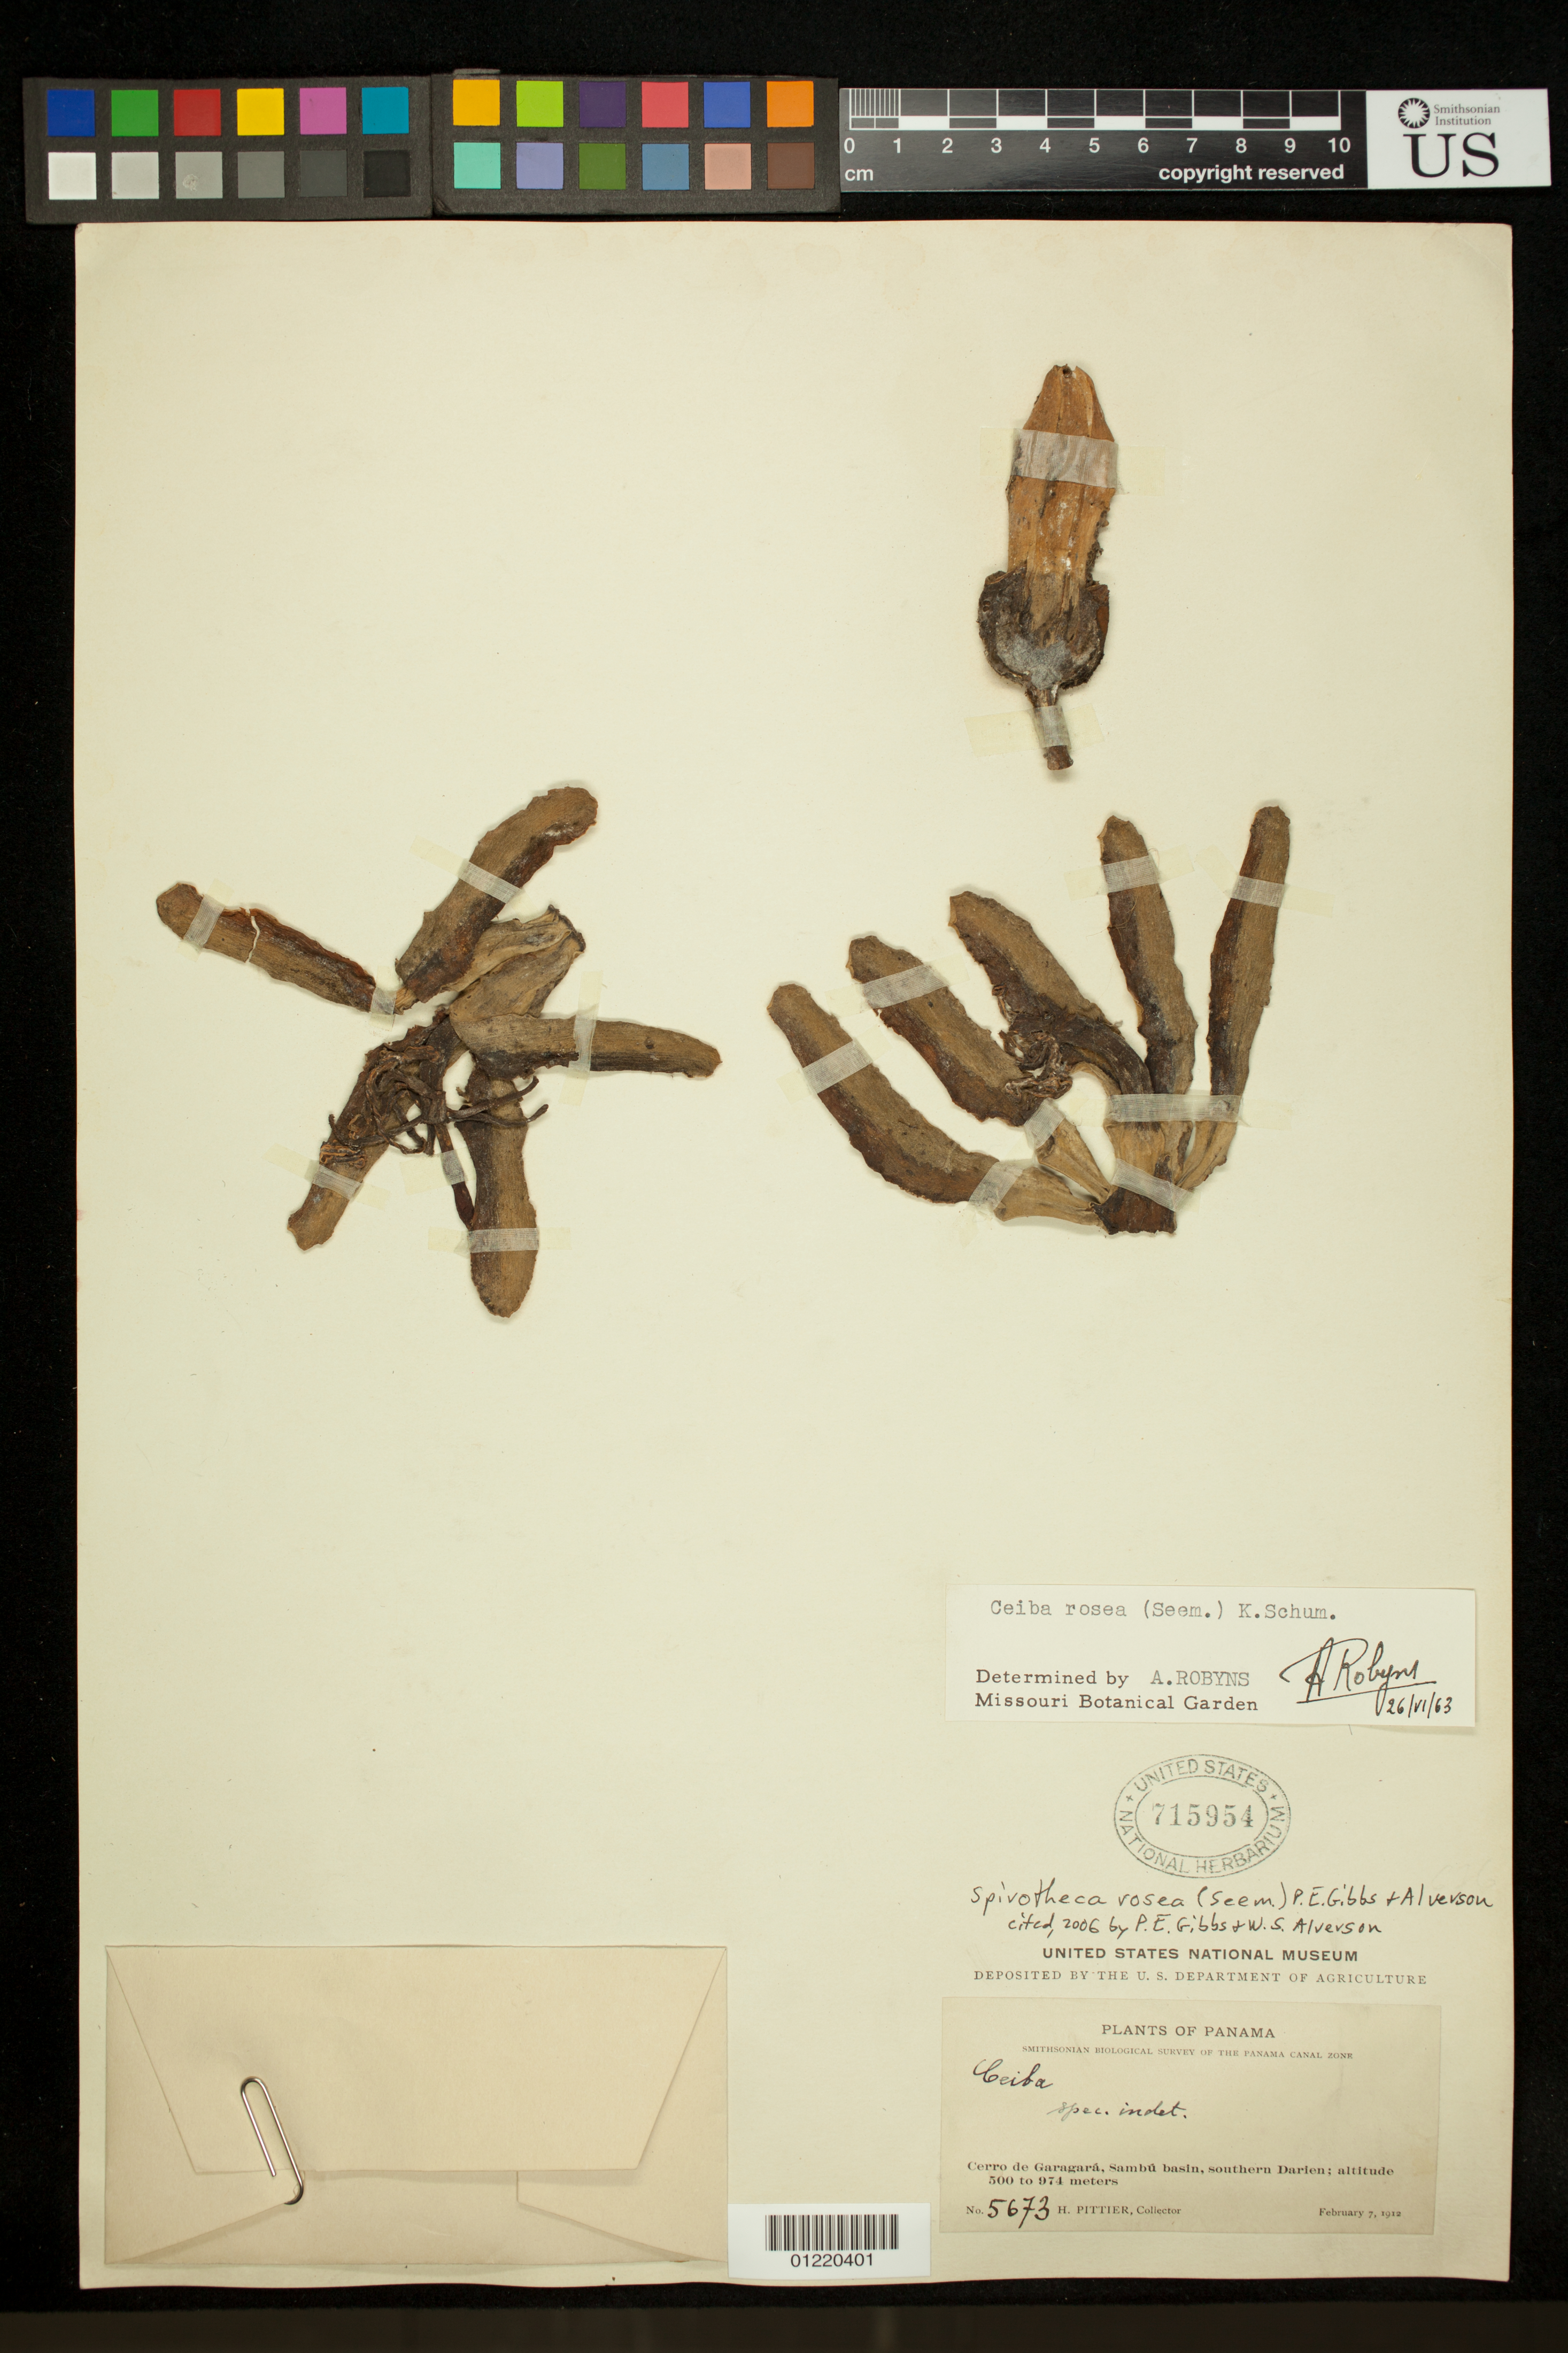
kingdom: Plantae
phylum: Tracheophyta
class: Magnoliopsida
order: Malvales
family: Malvaceae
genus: Spirotheca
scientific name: Spirotheca rosea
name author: (Cuatrec.) Gibbs & W.S. Alverson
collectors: H. F. Pittier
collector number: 5673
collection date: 1912-07-02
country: Panama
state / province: Darién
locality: Cerro de Garagara, Sambu basin, southern Darien;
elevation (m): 500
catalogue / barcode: US 715954